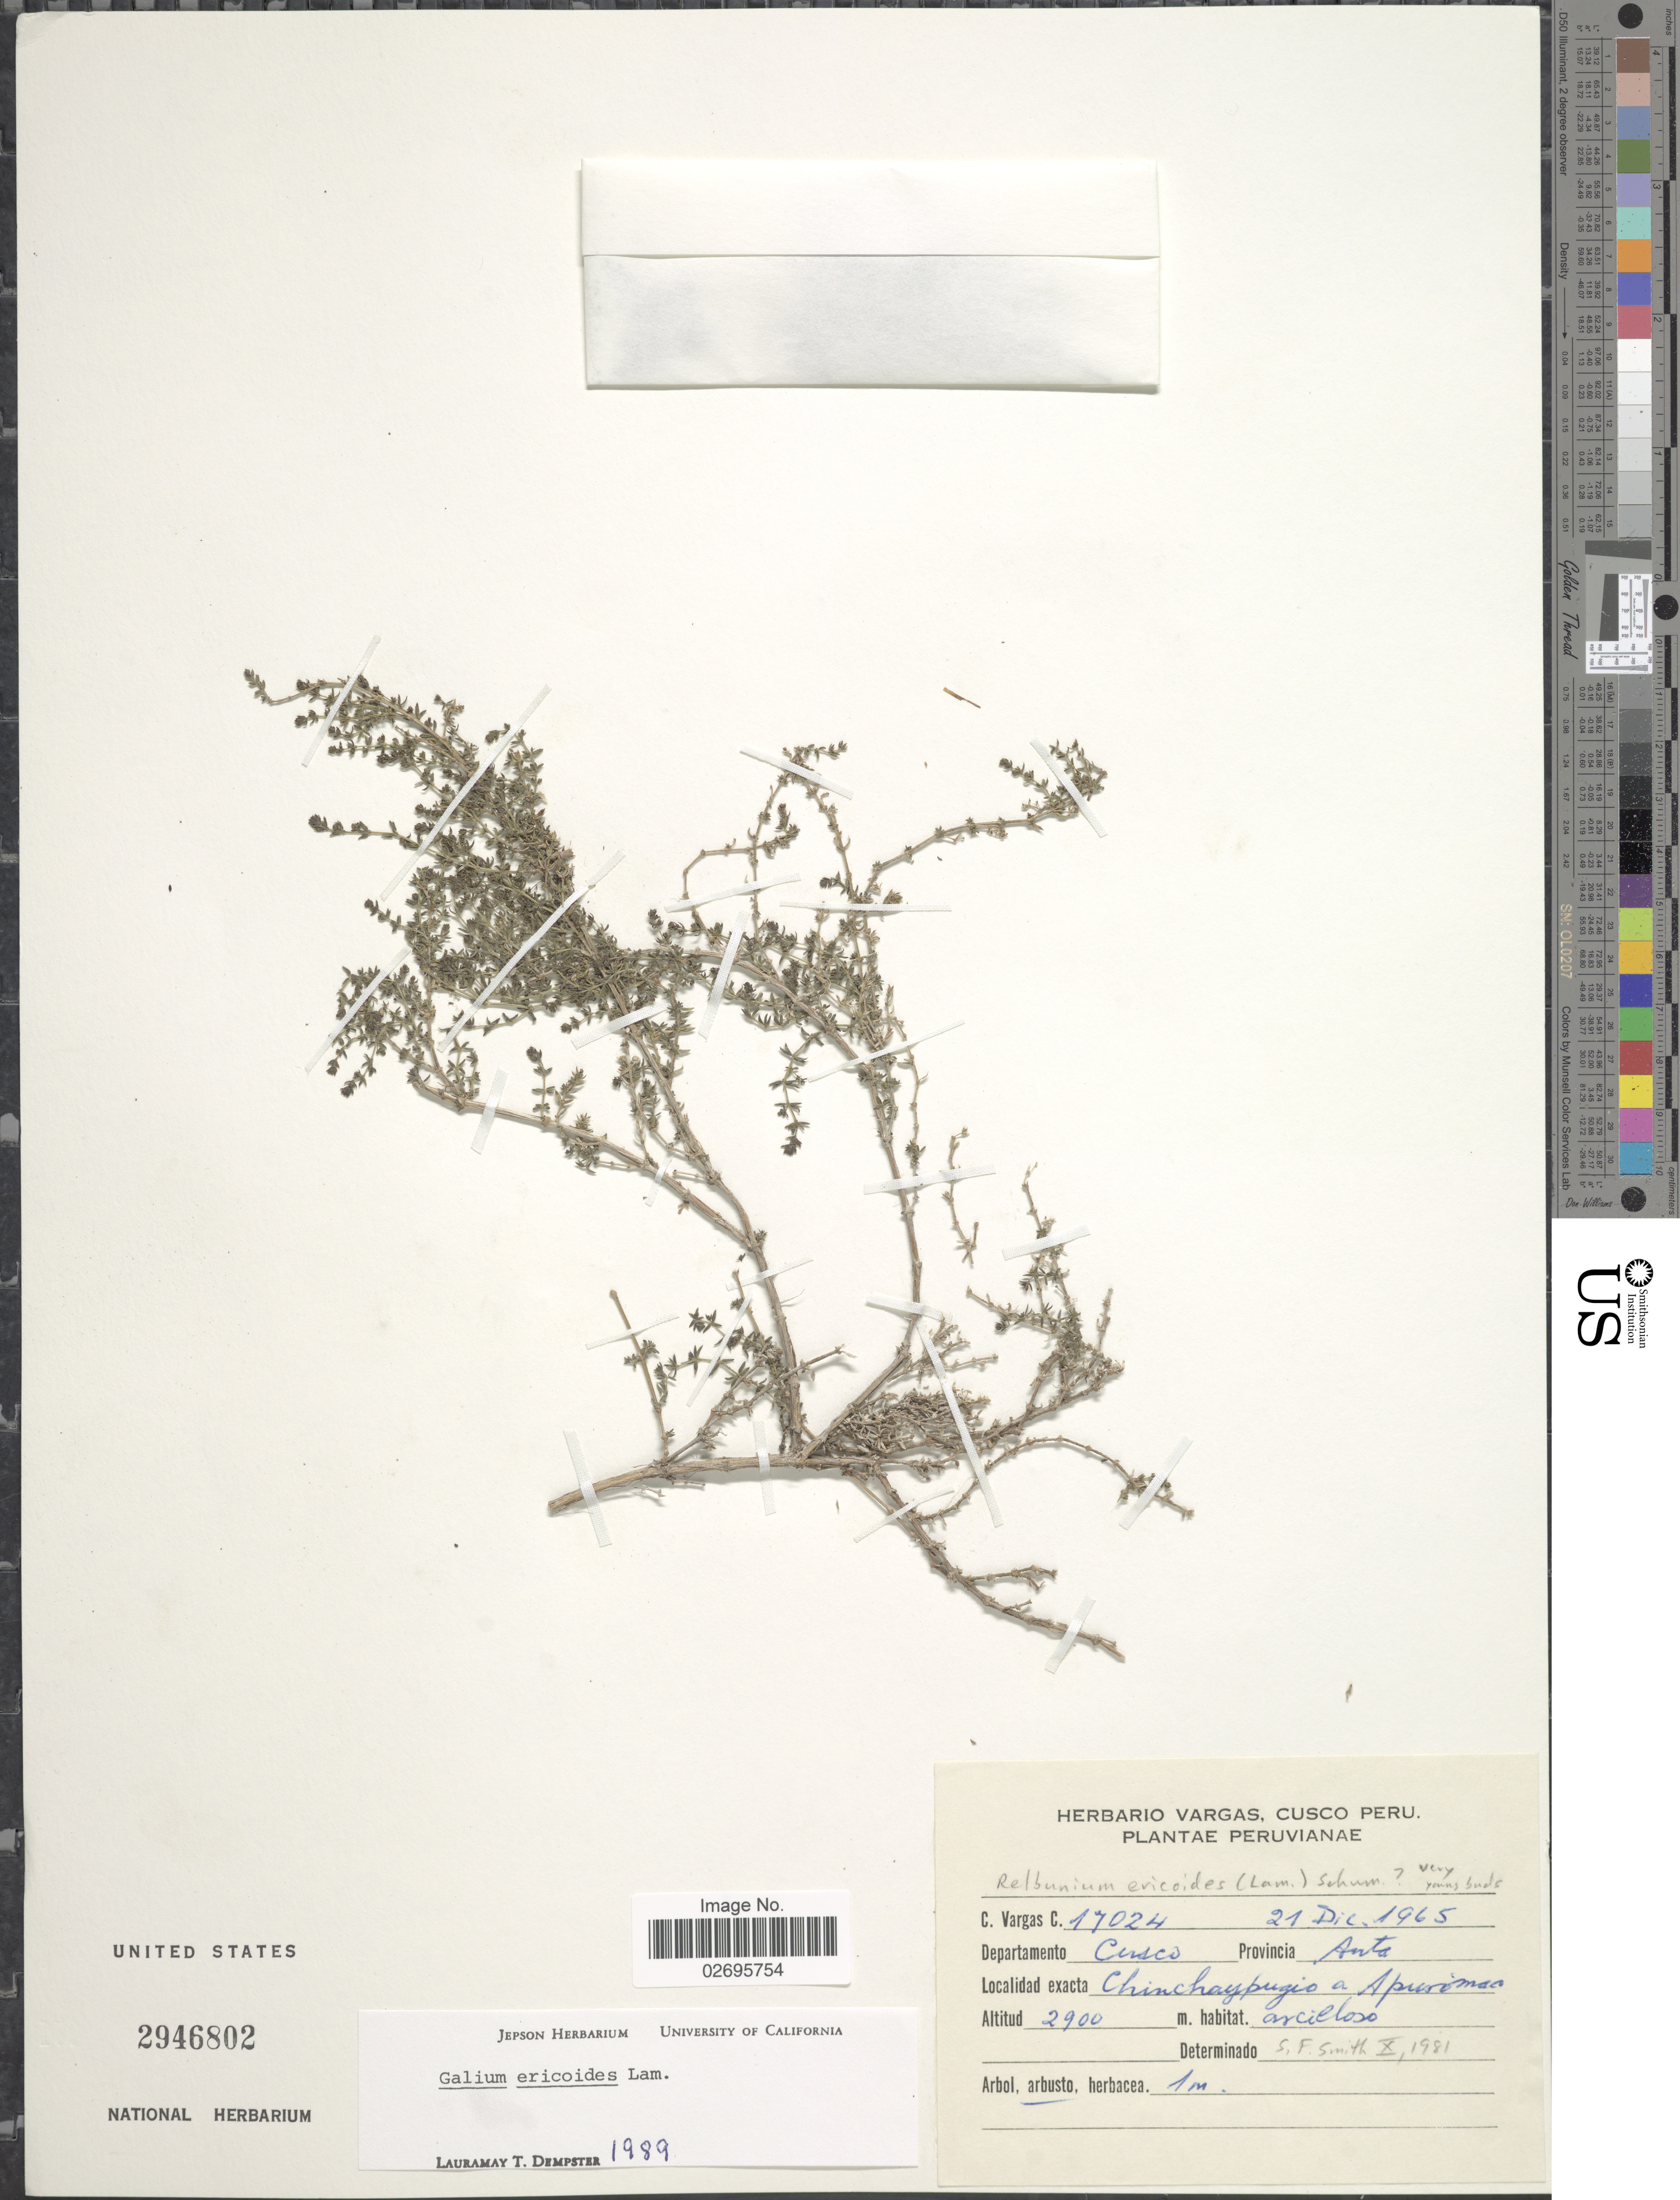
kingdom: Plantae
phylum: Tracheophyta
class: Magnoliopsida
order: Gentianales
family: Rubiaceae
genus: Galium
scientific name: Galium ericoides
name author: Lam.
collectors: C. Vargas Calderón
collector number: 17024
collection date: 1965-12-21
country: Peru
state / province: Cusco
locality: Provincia Anta, Chinchaypugio a Apurimac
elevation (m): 2900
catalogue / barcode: US 2946802